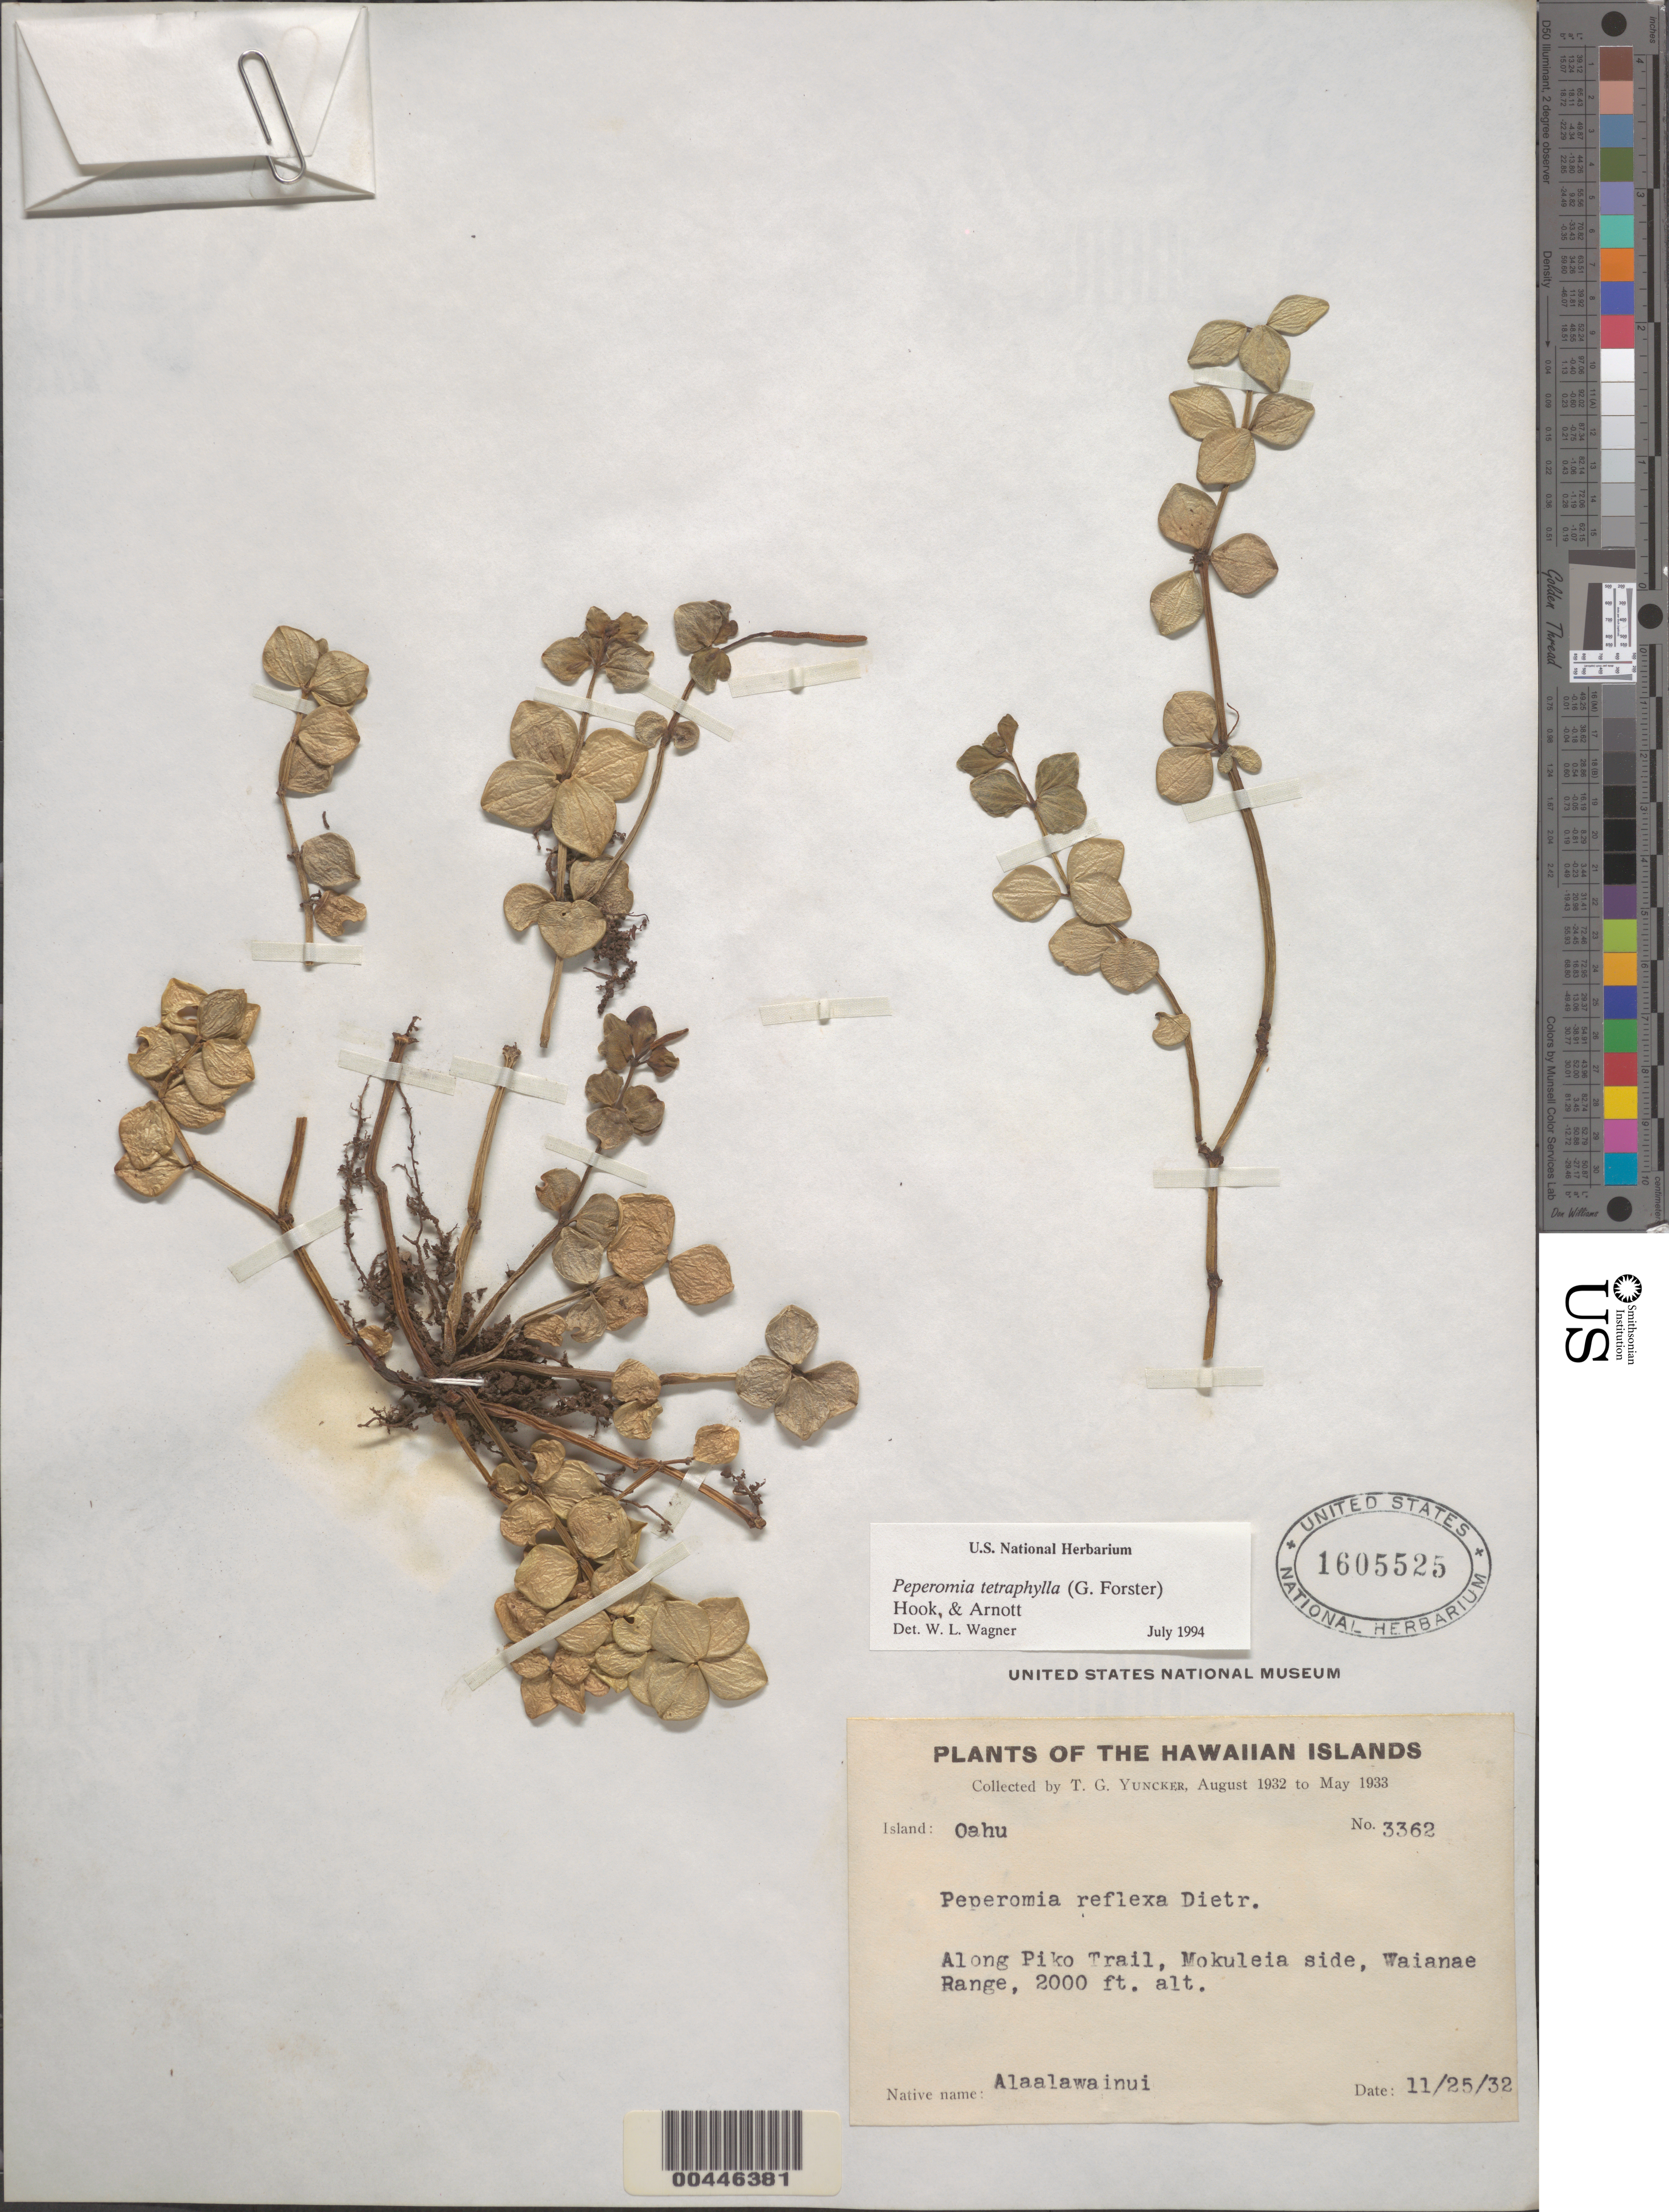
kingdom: Plantae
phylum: Tracheophyta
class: Magnoliopsida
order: Piperales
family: Piperaceae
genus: Peperomia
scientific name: Peperomia trichopus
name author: Trel. in J.F. Macbr.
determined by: Wagner, W. L., (BOT), Smithsonian Institution - National Museum of Natural History (UNITED STATES)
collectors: T. G. Yuncker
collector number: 3362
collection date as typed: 25 Nov 1932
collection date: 1932-11-25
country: United States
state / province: Hawaii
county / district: Honolulu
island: Oahu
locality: Along Piko Trail, Mokuleia side, Waianae Range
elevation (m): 610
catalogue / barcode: US 1605525